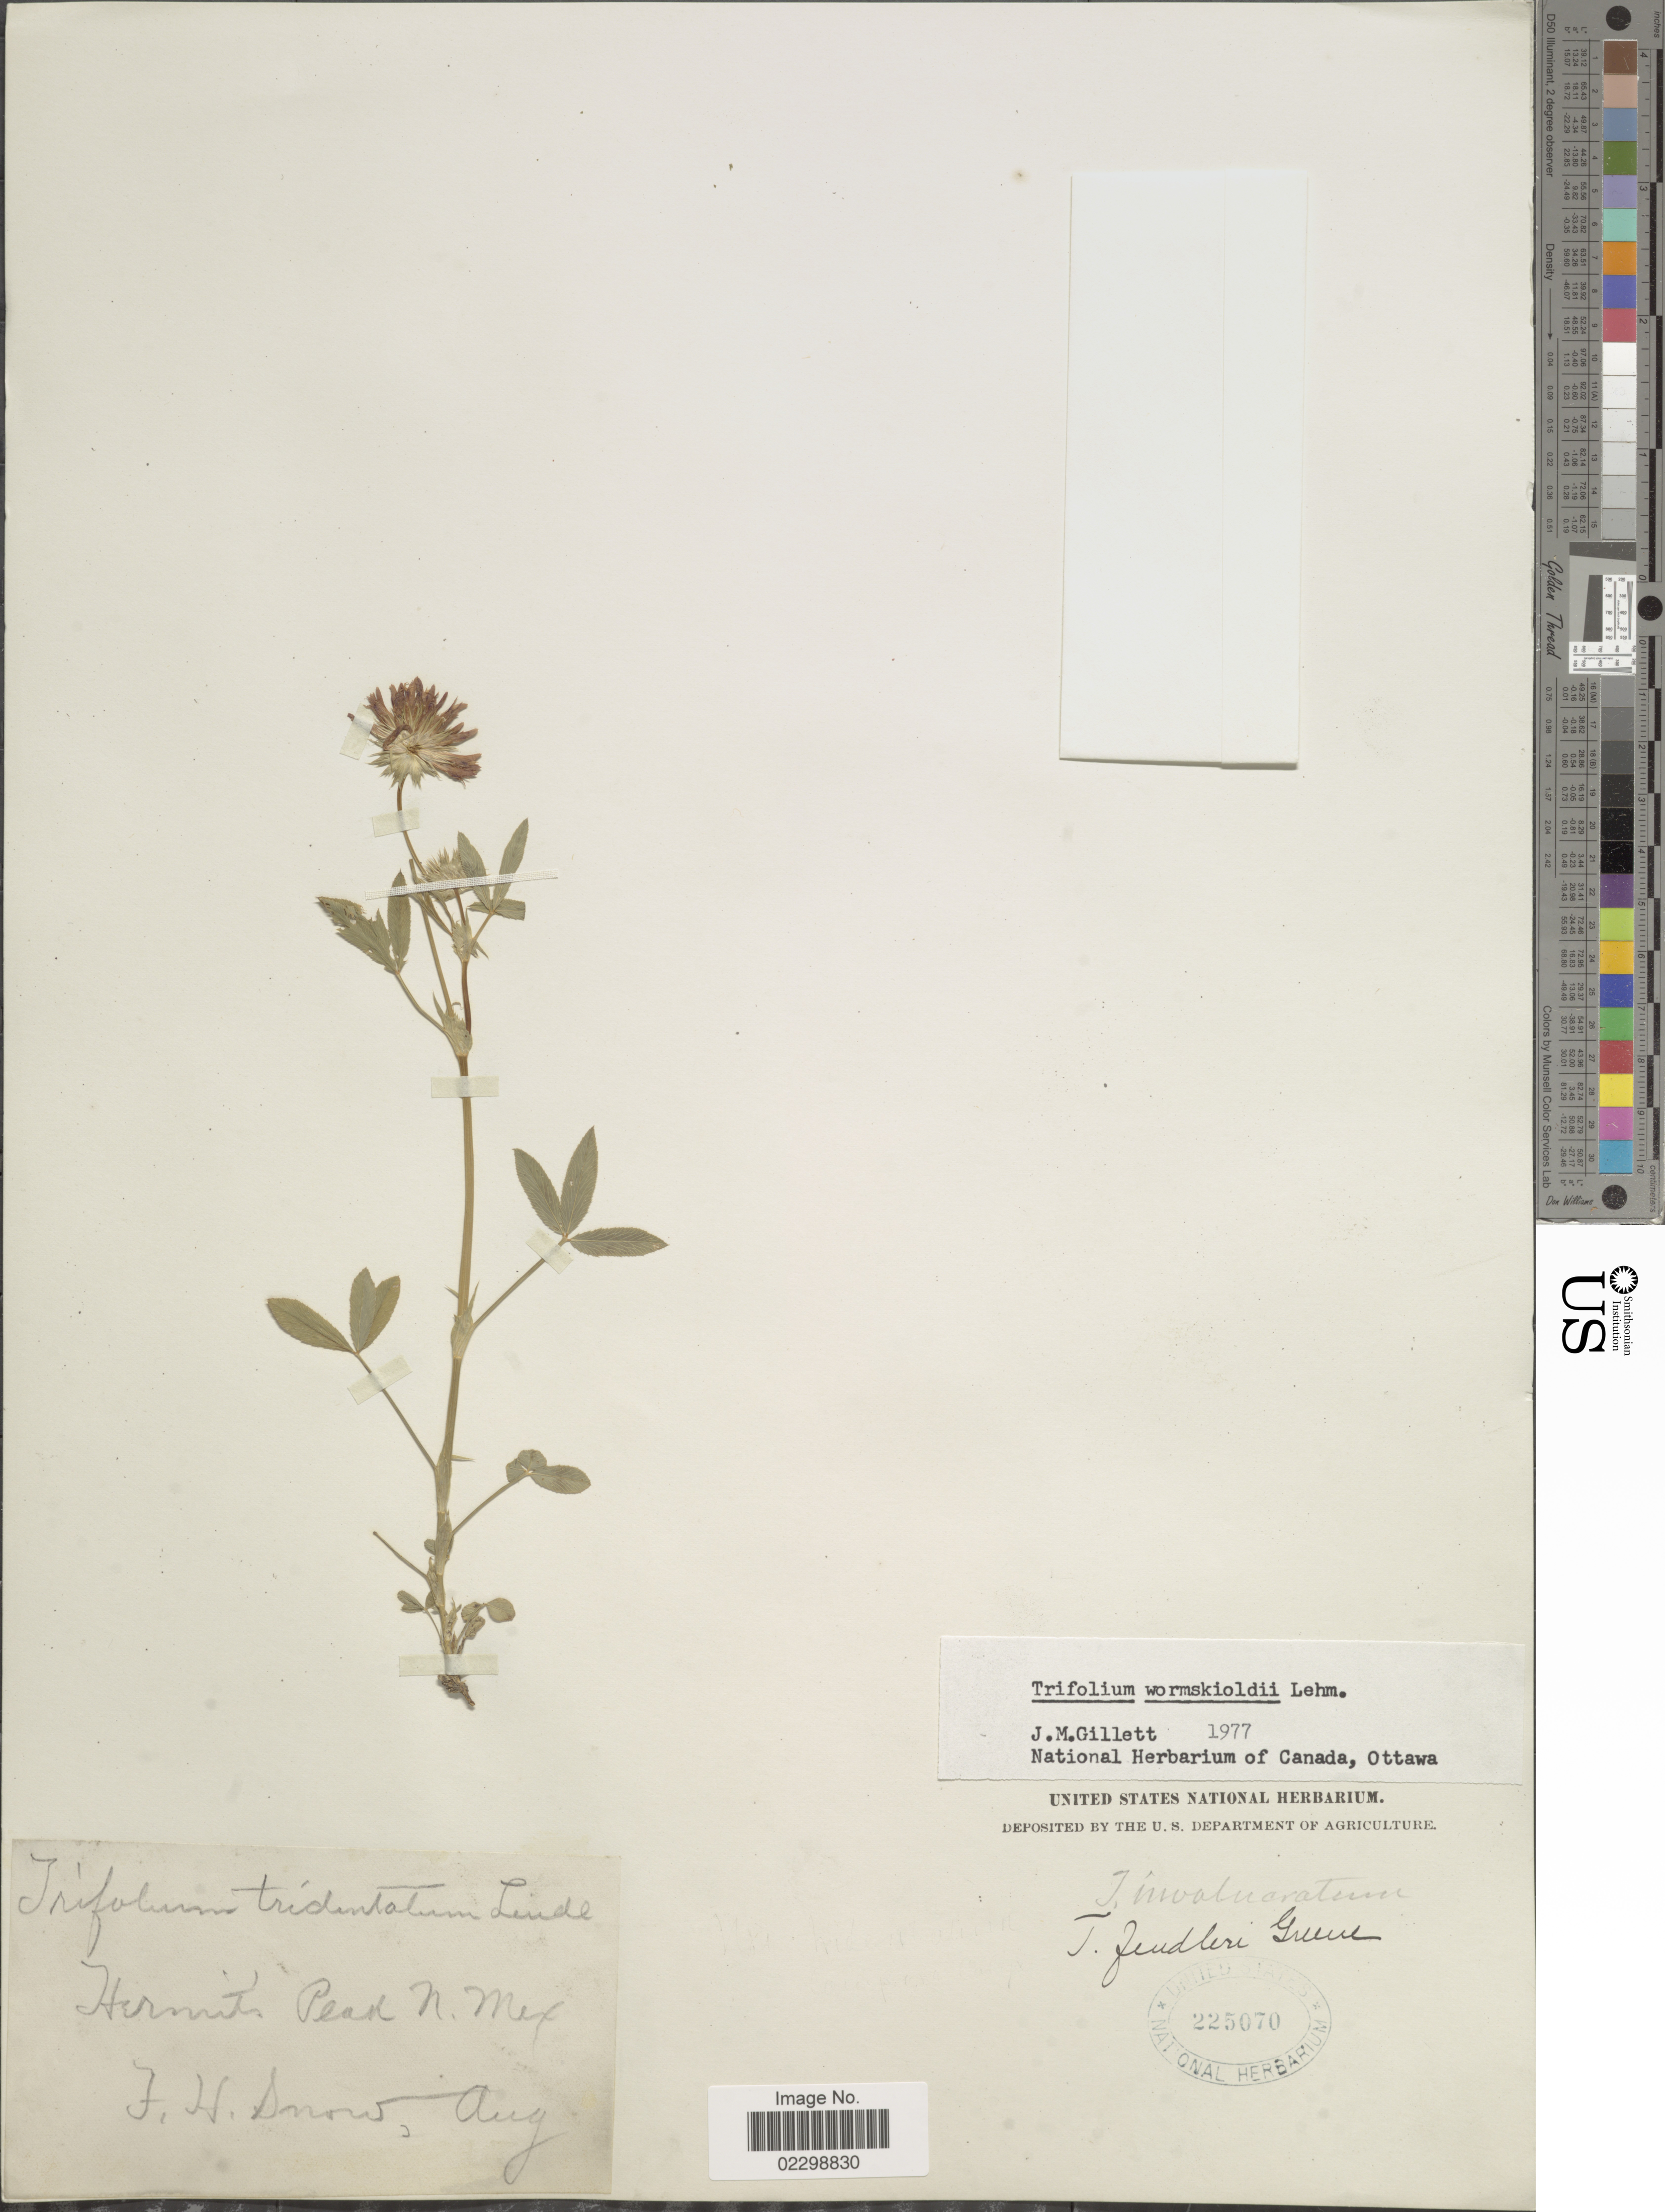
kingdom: Plantae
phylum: Tracheophyta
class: Magnoliopsida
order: Fabales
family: Fabaceae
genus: Trifolium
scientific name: Trifolium wormskioldii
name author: Lehm.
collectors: F. H. Snow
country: United States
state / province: New Mexico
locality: Hermit's Peak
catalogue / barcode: US 225070